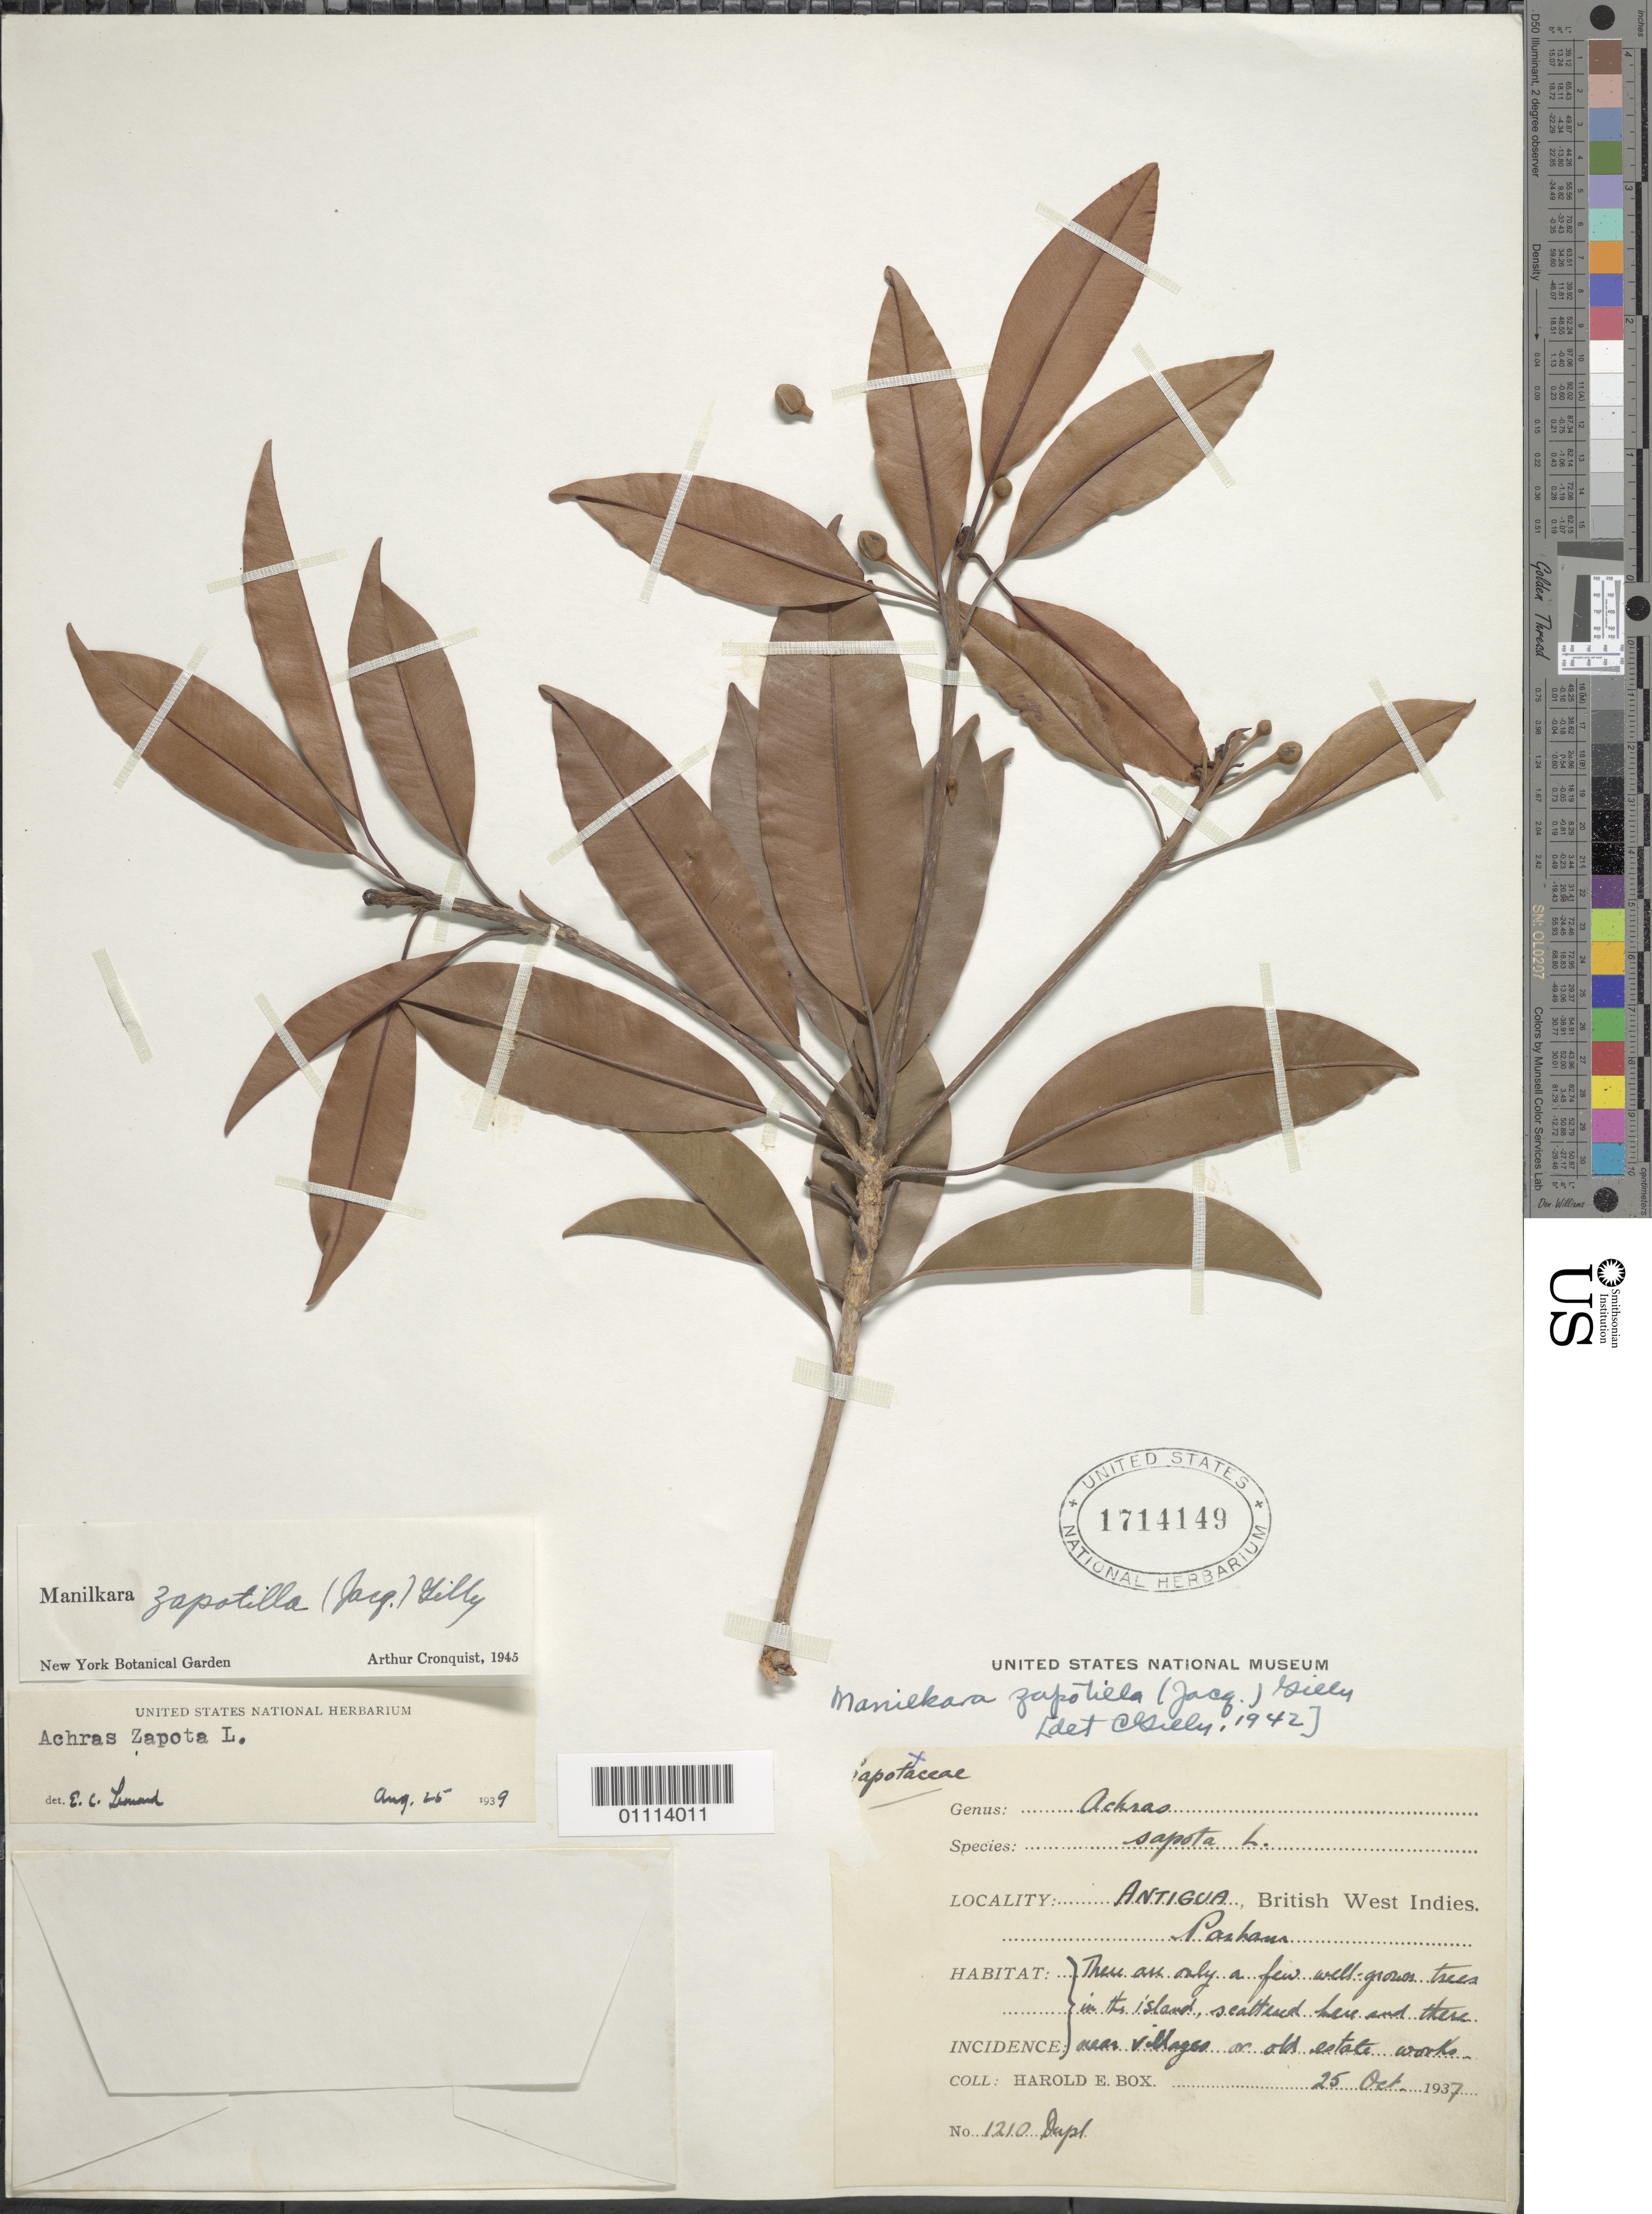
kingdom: Plantae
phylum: Tracheophyta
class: Magnoliopsida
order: Ericales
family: Sapotaceae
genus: Manilkara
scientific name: Manilkara zapotilla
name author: (Jacq.) Gilly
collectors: H. E. Box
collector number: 1210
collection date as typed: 25 Oct 1937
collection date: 1937-10-25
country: Antigua and Barbuda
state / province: Saint Peter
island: Antigua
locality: Parham, near villages or old estate works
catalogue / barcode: US 1714149